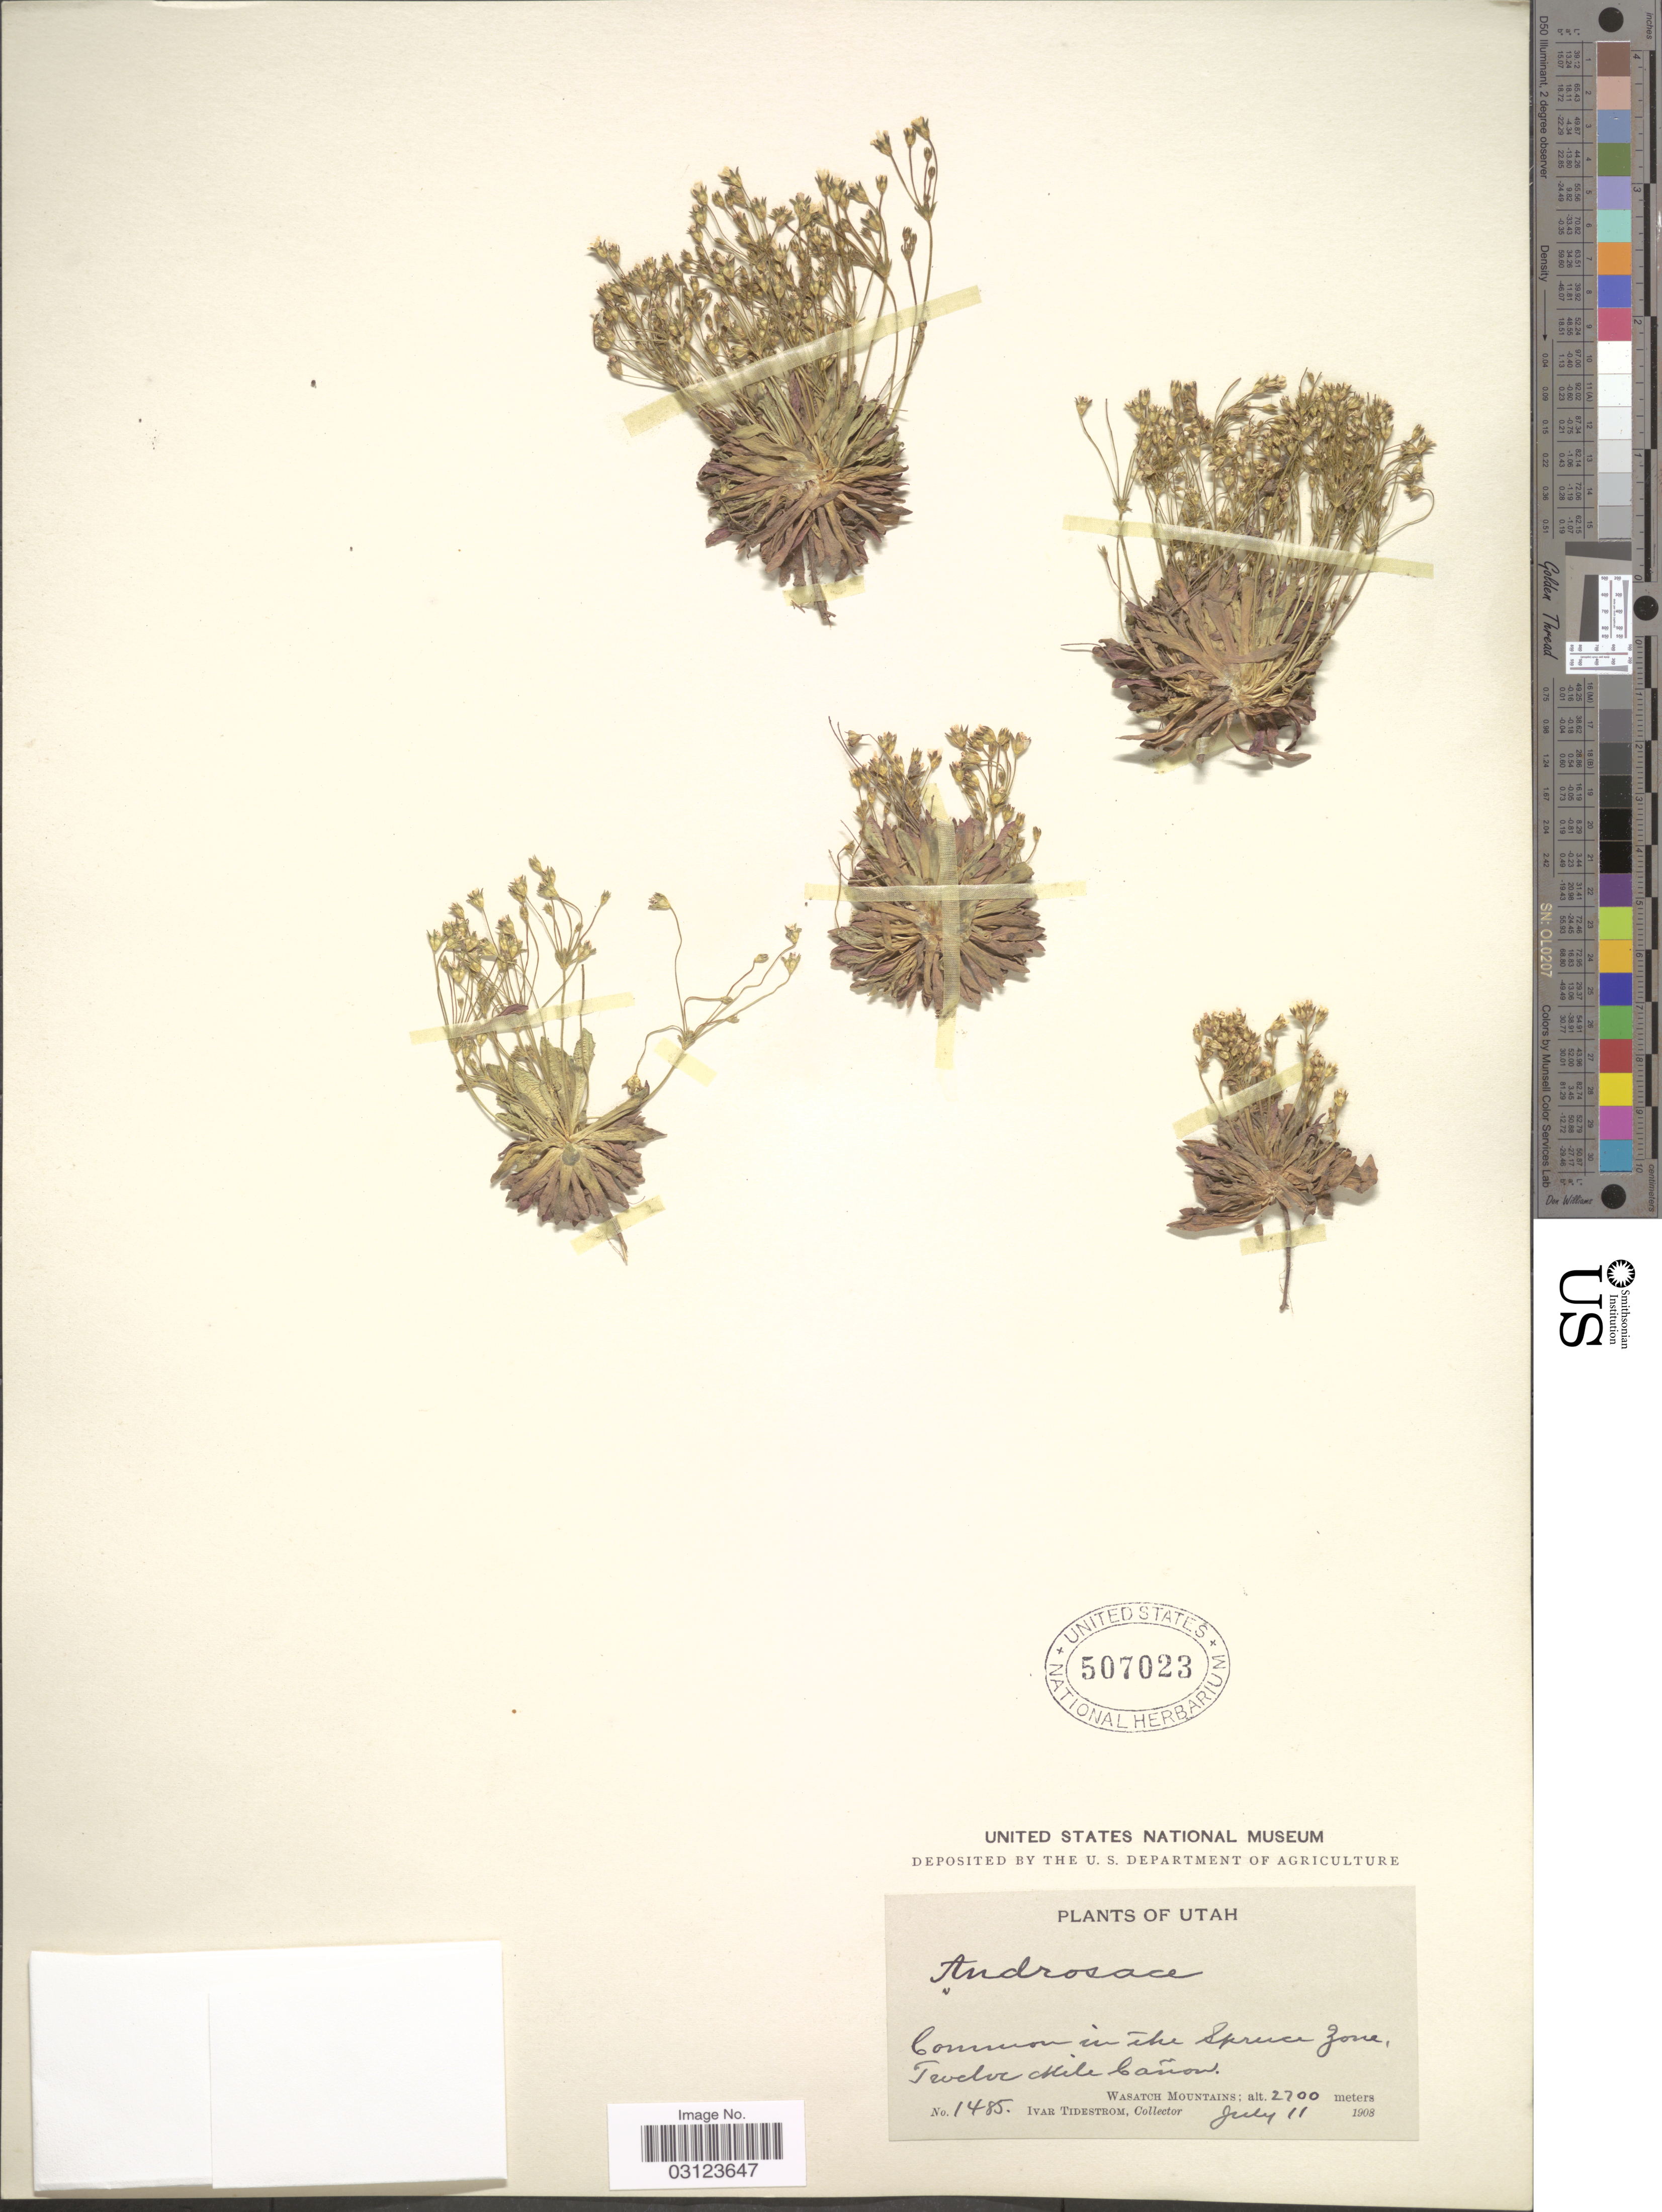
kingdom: Plantae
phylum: Tracheophyta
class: Magnoliopsida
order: Ericales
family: Primulaceae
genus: Androsace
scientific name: Androsace septentrionalis subsp. subumbellata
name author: (A. Nelson) G.T. Robbins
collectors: I. F. Tidestrom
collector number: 1485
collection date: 1908-07-11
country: United States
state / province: Utah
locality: Common in the Spruce Zone, Twelve Mile Cañon. Wasatch Mountains.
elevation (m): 2700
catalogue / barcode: US 507023